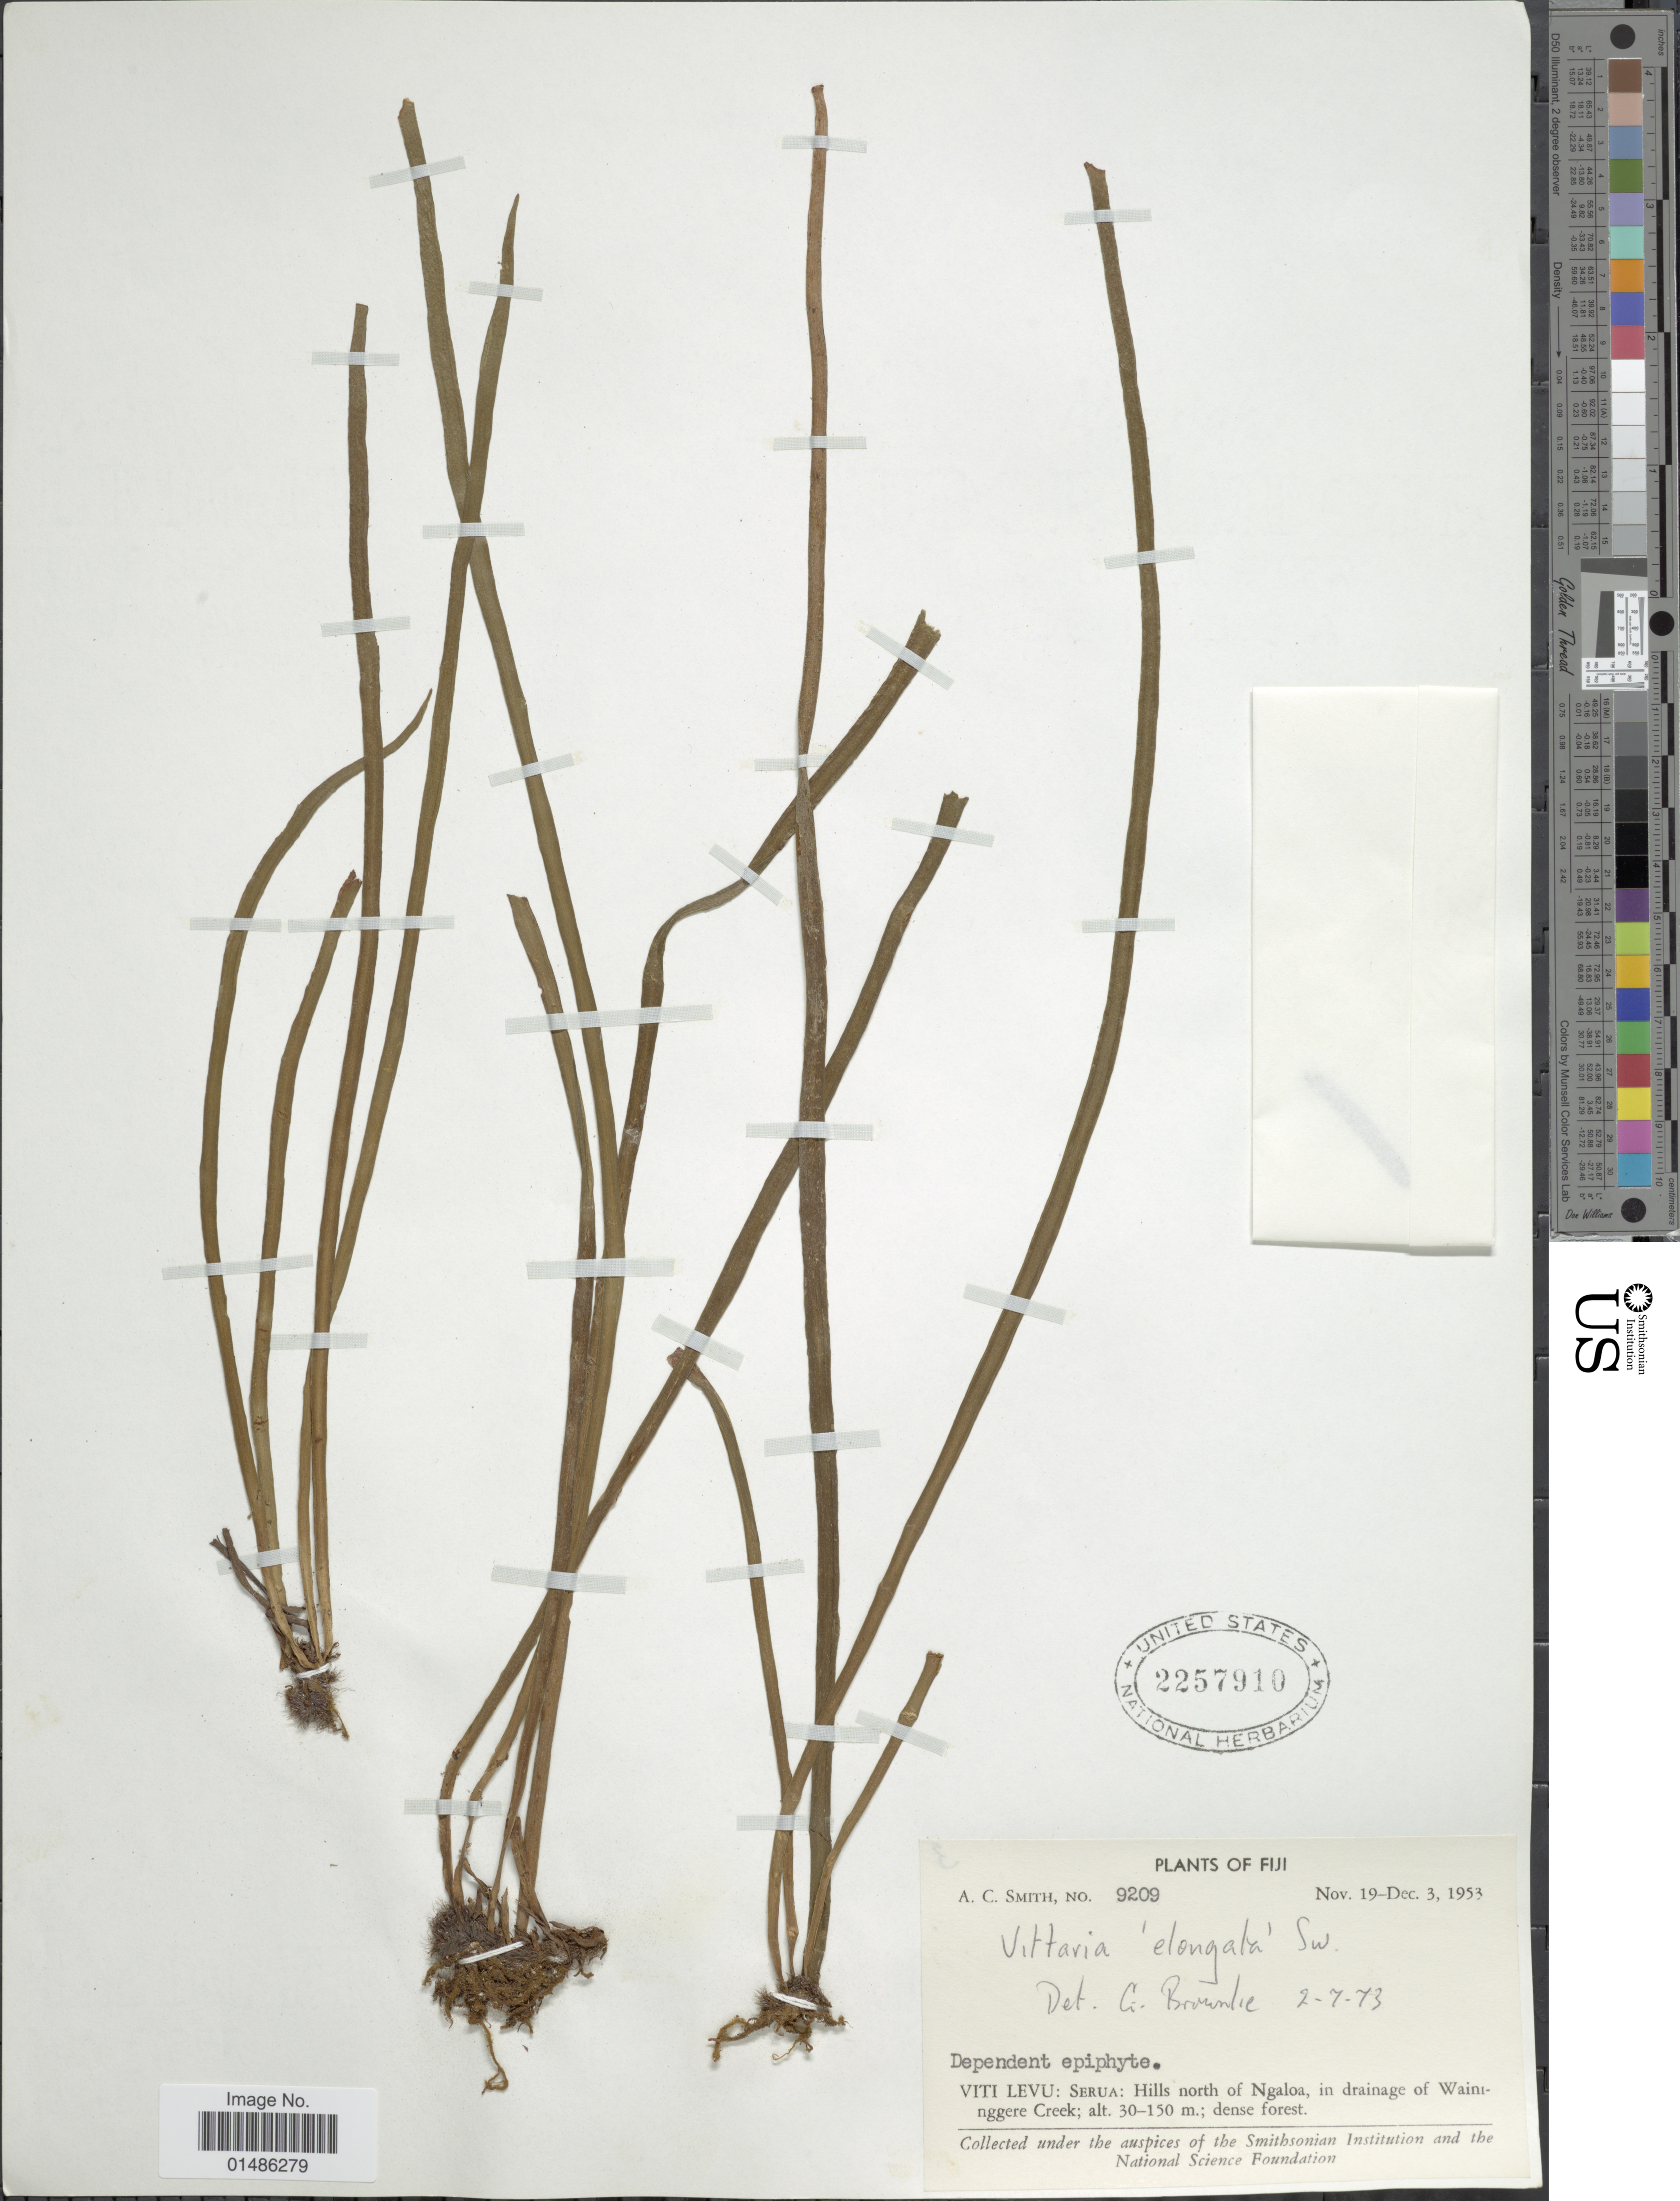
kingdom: Plantae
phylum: Tracheophyta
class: Polypodiopsida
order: Polypodiales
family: Pteridaceae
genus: Haplopteris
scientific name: Haplopteris elongata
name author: (Sw.) Crane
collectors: A. C. Smith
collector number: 9209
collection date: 1953-11-19/1953-12-03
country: Fiji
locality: Viti Levu: Serua: Hills north of Ngaloa, in drainage of Waininggere Creek.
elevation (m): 30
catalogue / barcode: US 2257910